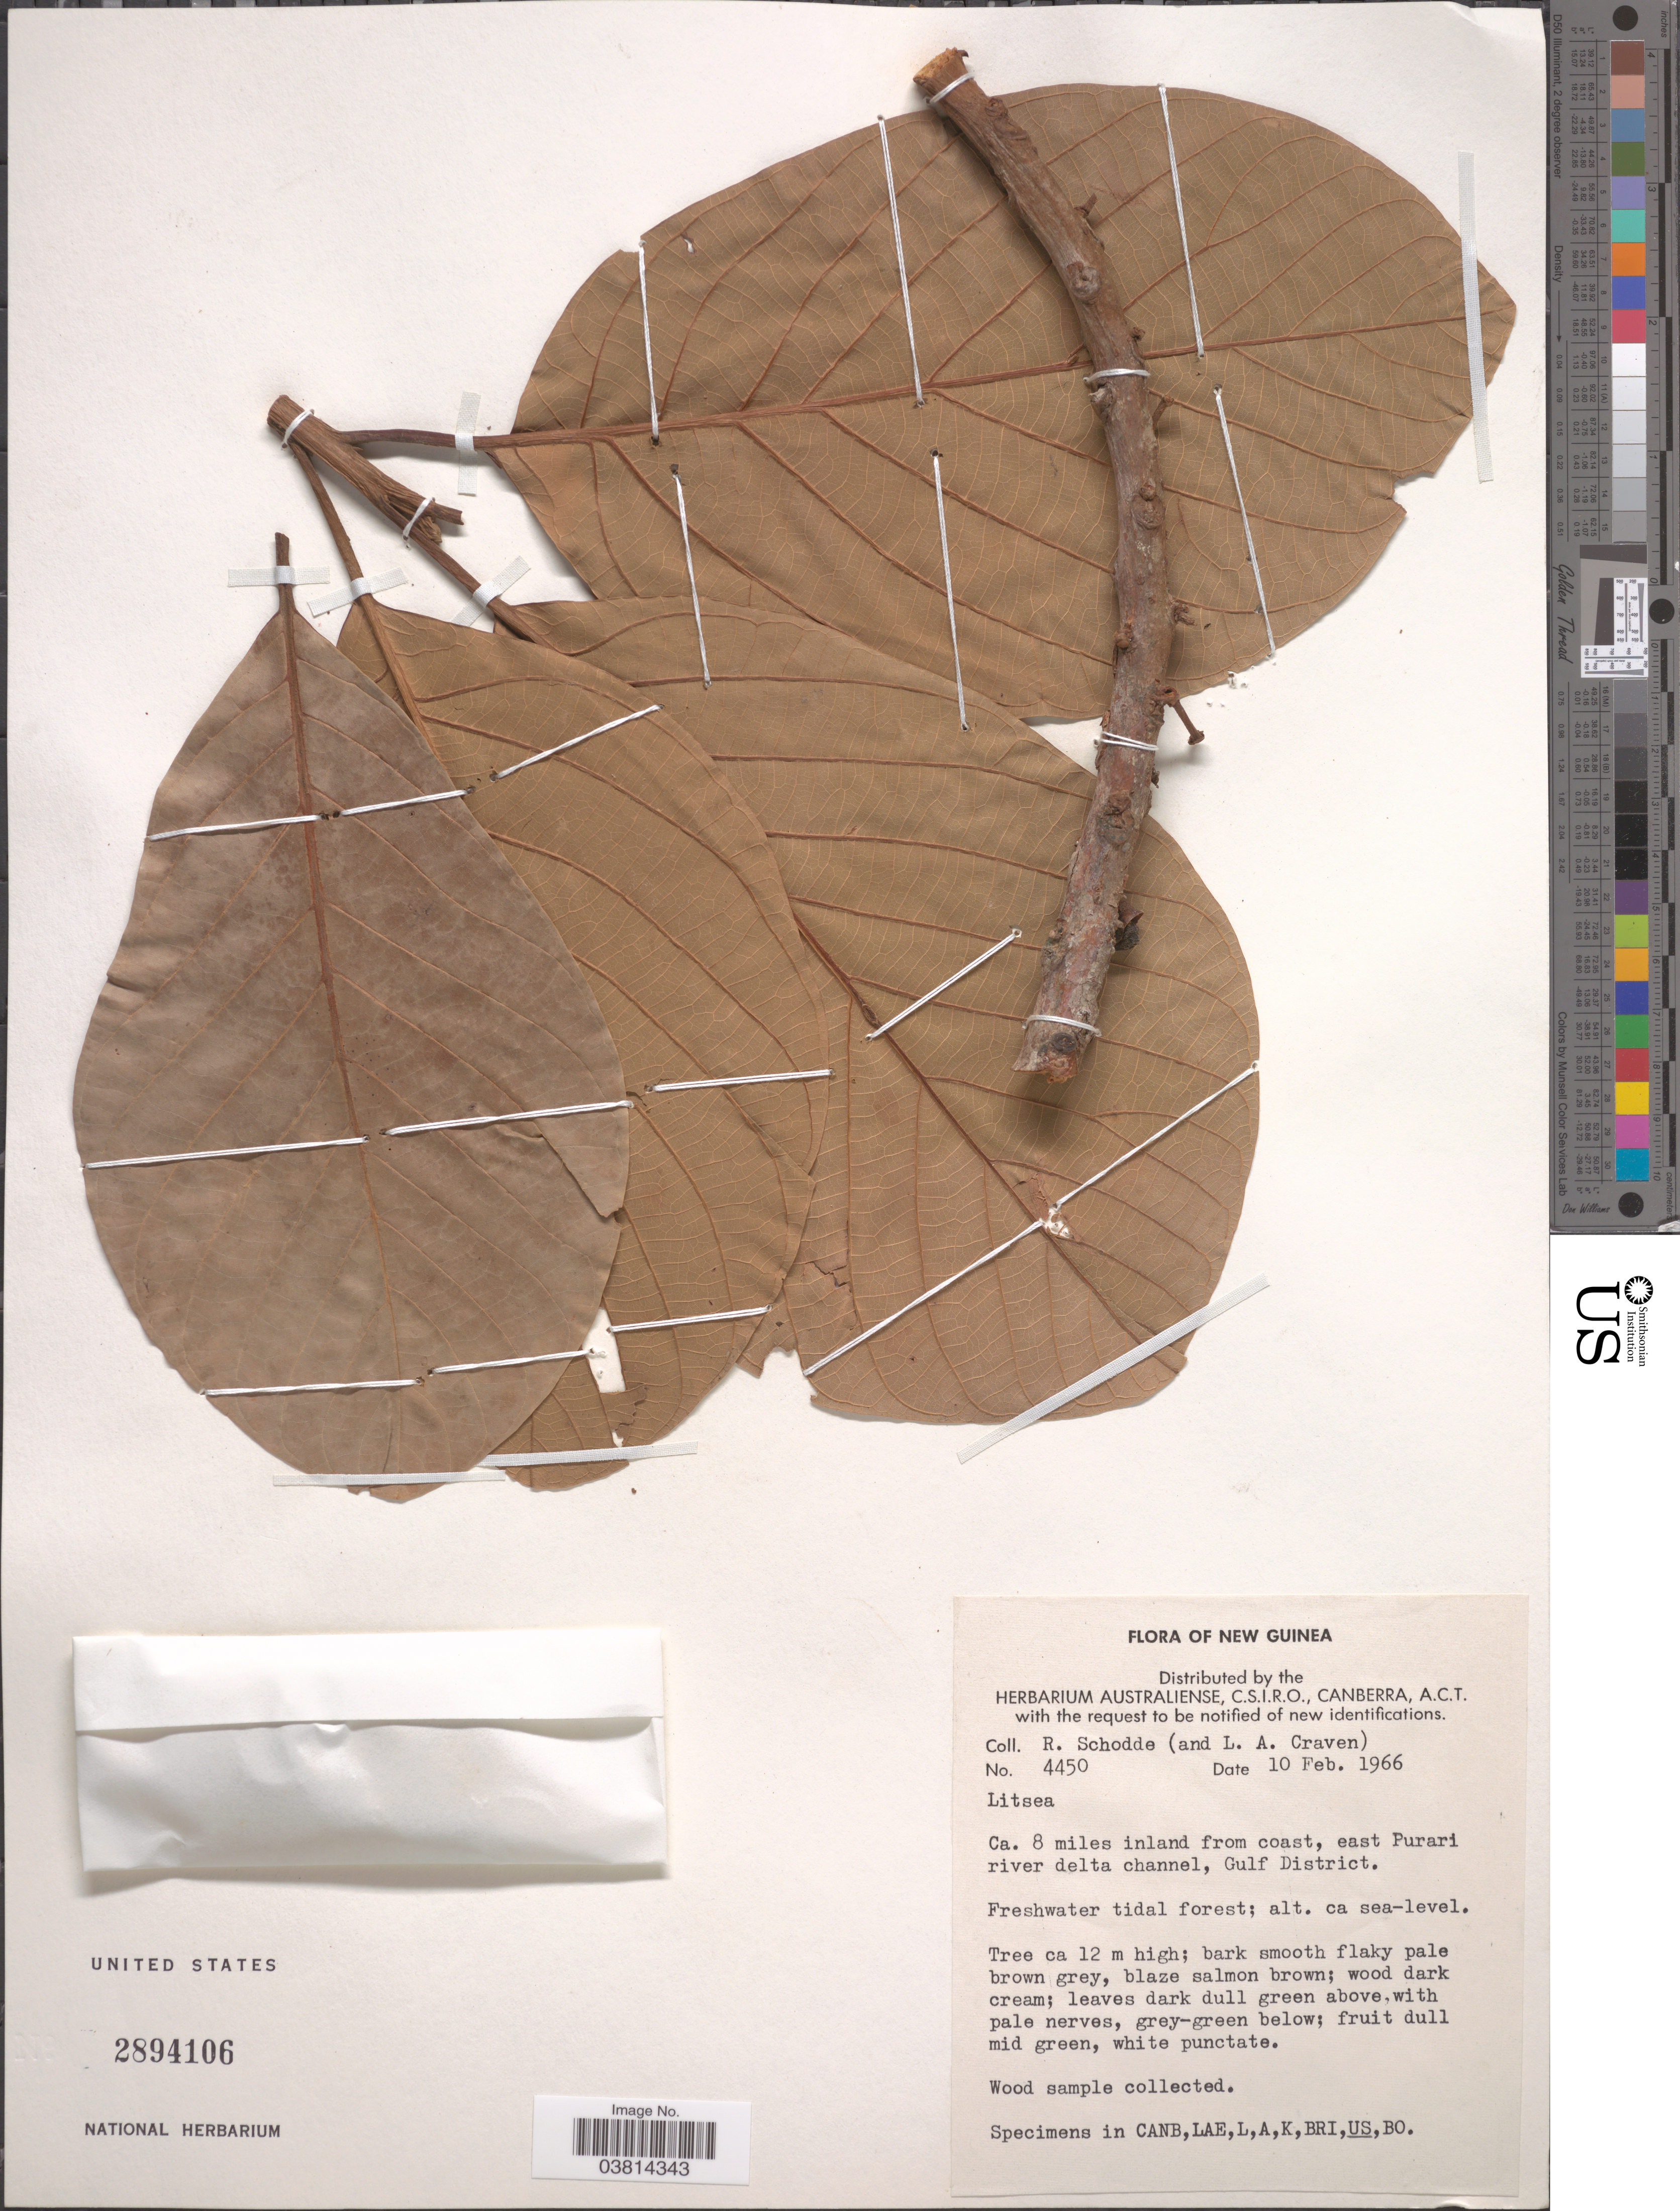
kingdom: Plantae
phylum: Tracheophyta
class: Magnoliopsida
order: Laurales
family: Lauraceae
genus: Litsea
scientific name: Litsea sp.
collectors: R. Schodde & L. A. Craven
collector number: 4450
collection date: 1966-02-10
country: Papua New Guinea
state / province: Gulf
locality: New Guinea. Ca. 8 miles inland from coast, east Purari river delta channel, Gulf District.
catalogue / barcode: US 2894106